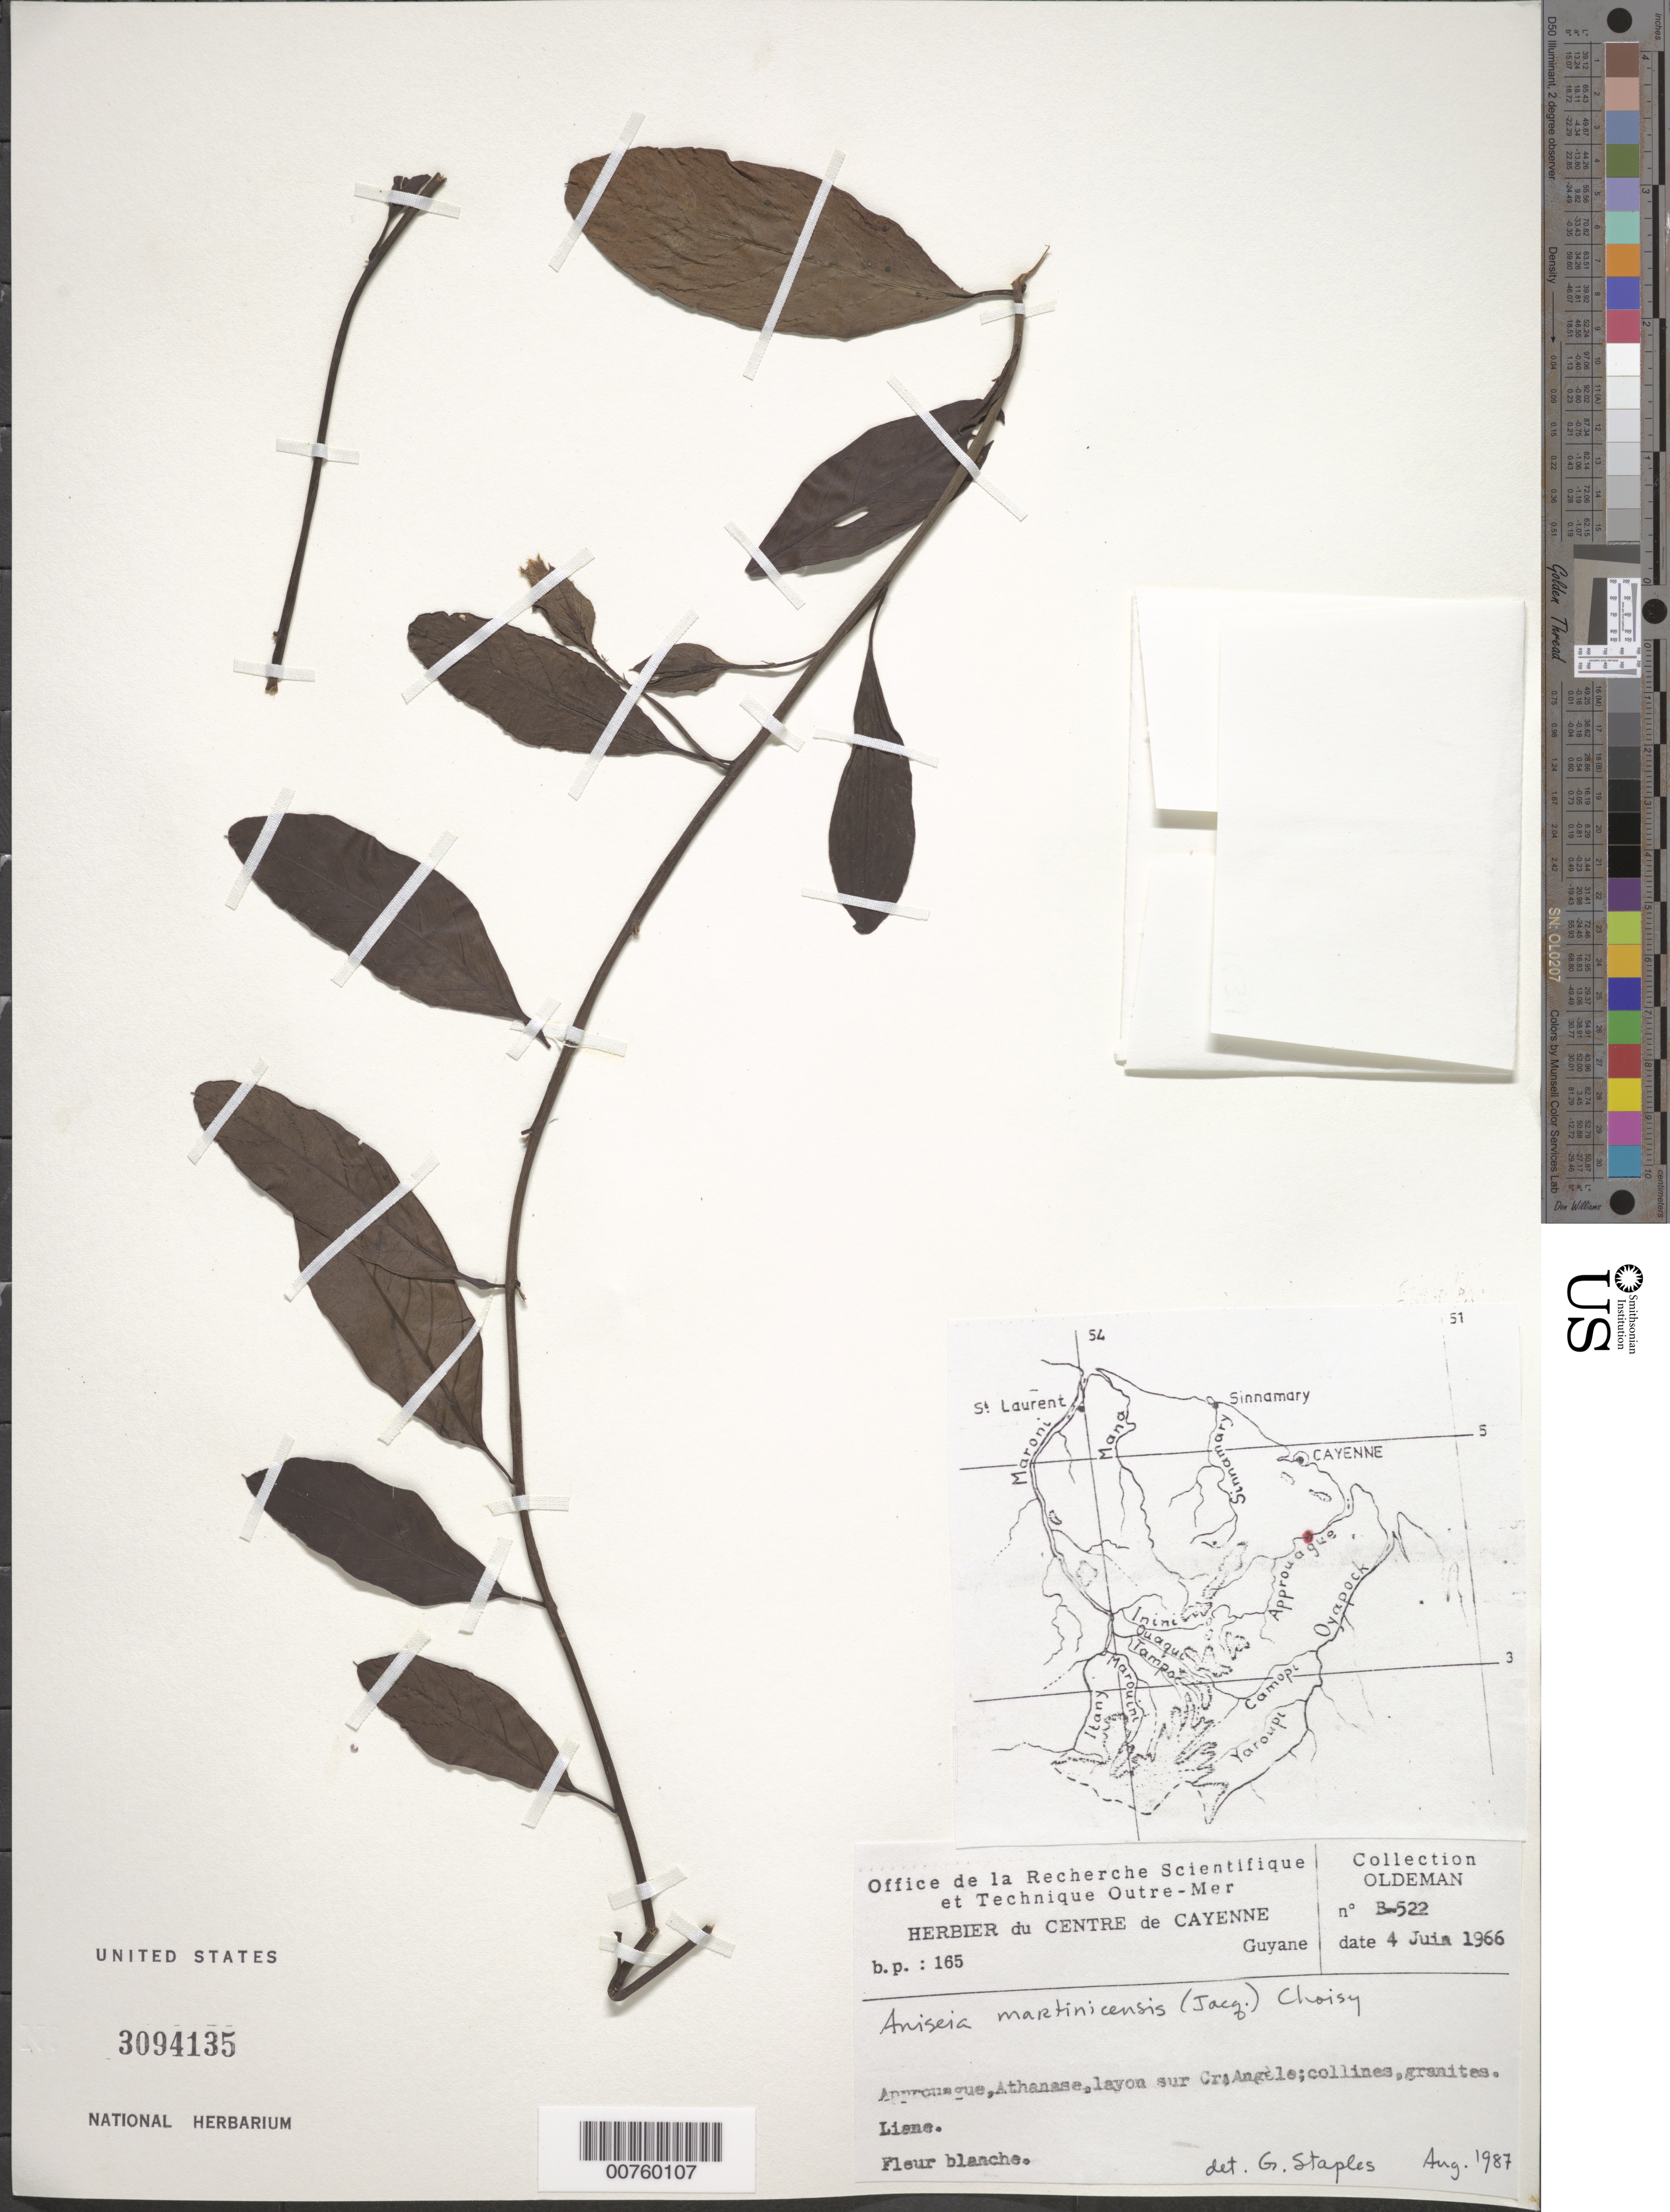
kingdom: Plantae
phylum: Tracheophyta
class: Magnoliopsida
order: Solanales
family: Convolvulaceae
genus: Aniseia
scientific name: Aniseia martinicensis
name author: (Jacq.) Choisy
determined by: Staples, G. W.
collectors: R. Oldeman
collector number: B 522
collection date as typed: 4-Jun-66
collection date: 1966-06-04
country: French Guiana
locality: Approuague, Athanase, layon sur Crique Angèle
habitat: Granite hills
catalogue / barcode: US 3094135